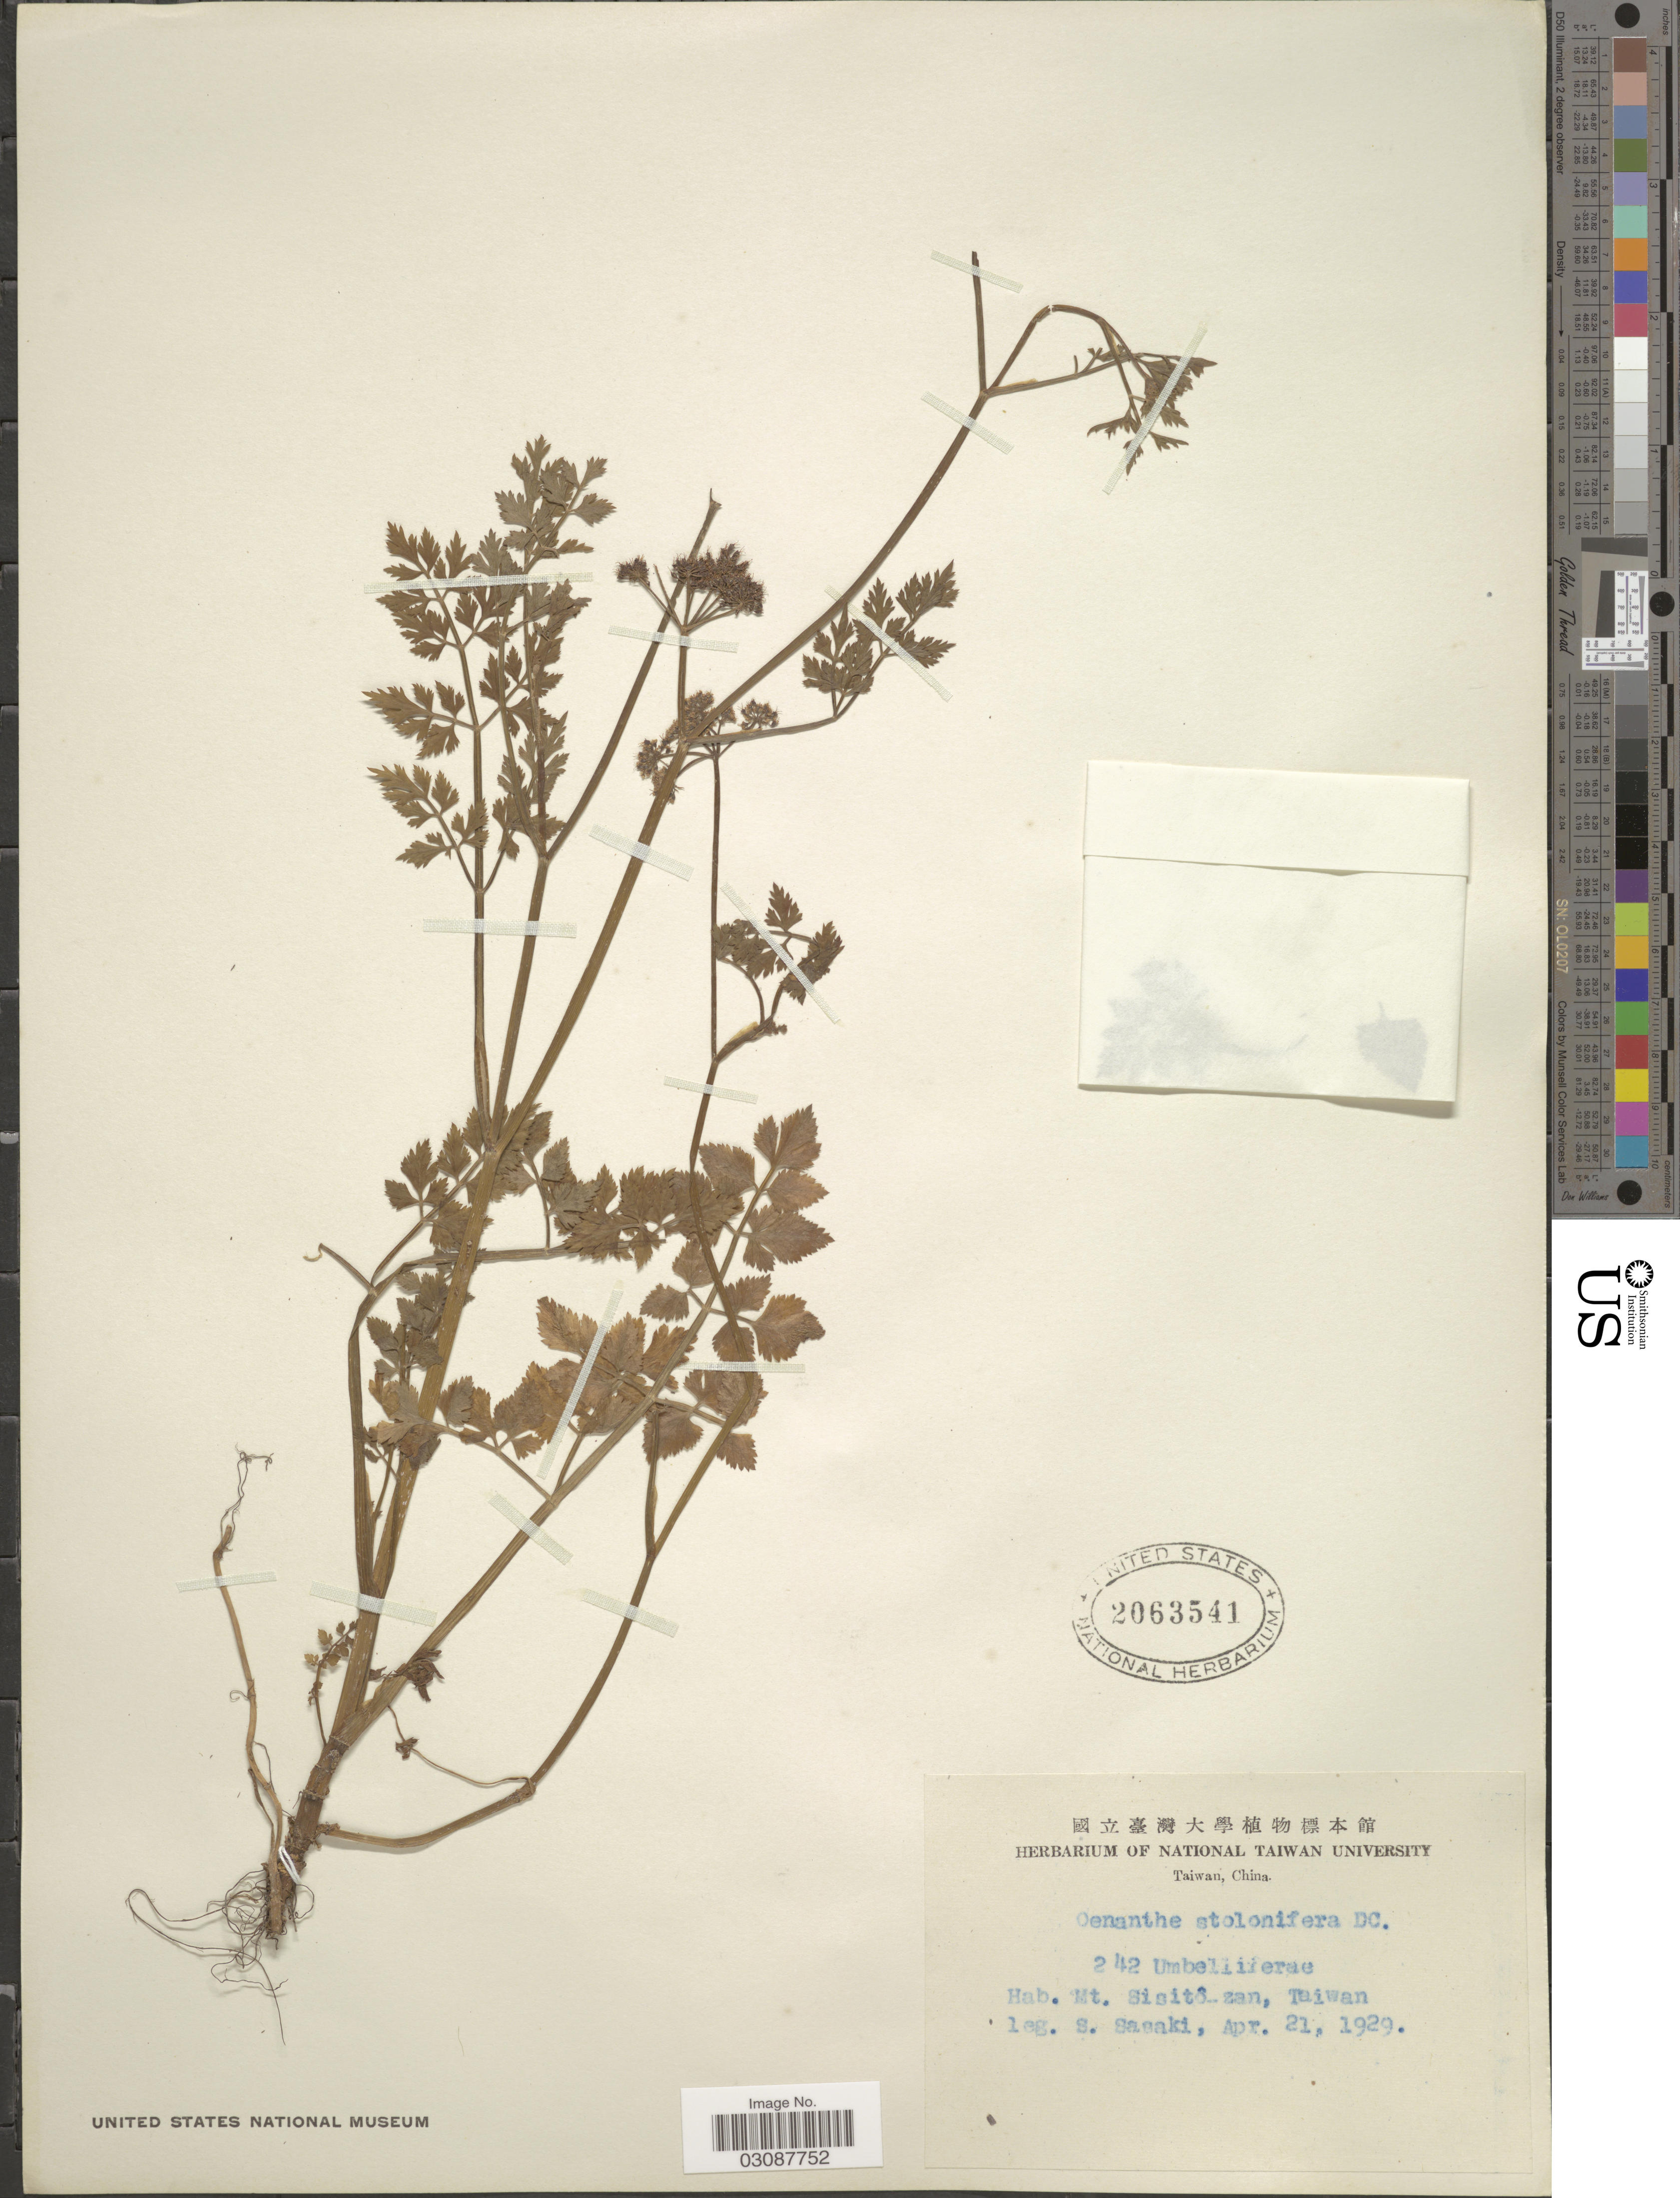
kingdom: Plantae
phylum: Tracheophyta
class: Magnoliopsida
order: Apiales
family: Apiaceae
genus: Oenanthe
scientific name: Oenanthe stolonifera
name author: Wall. ex DC.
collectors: S. Sasaki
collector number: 242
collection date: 1929-04-21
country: Taiwan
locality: Mt. Sisitô-zan, Taiwan.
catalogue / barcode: US 2063541